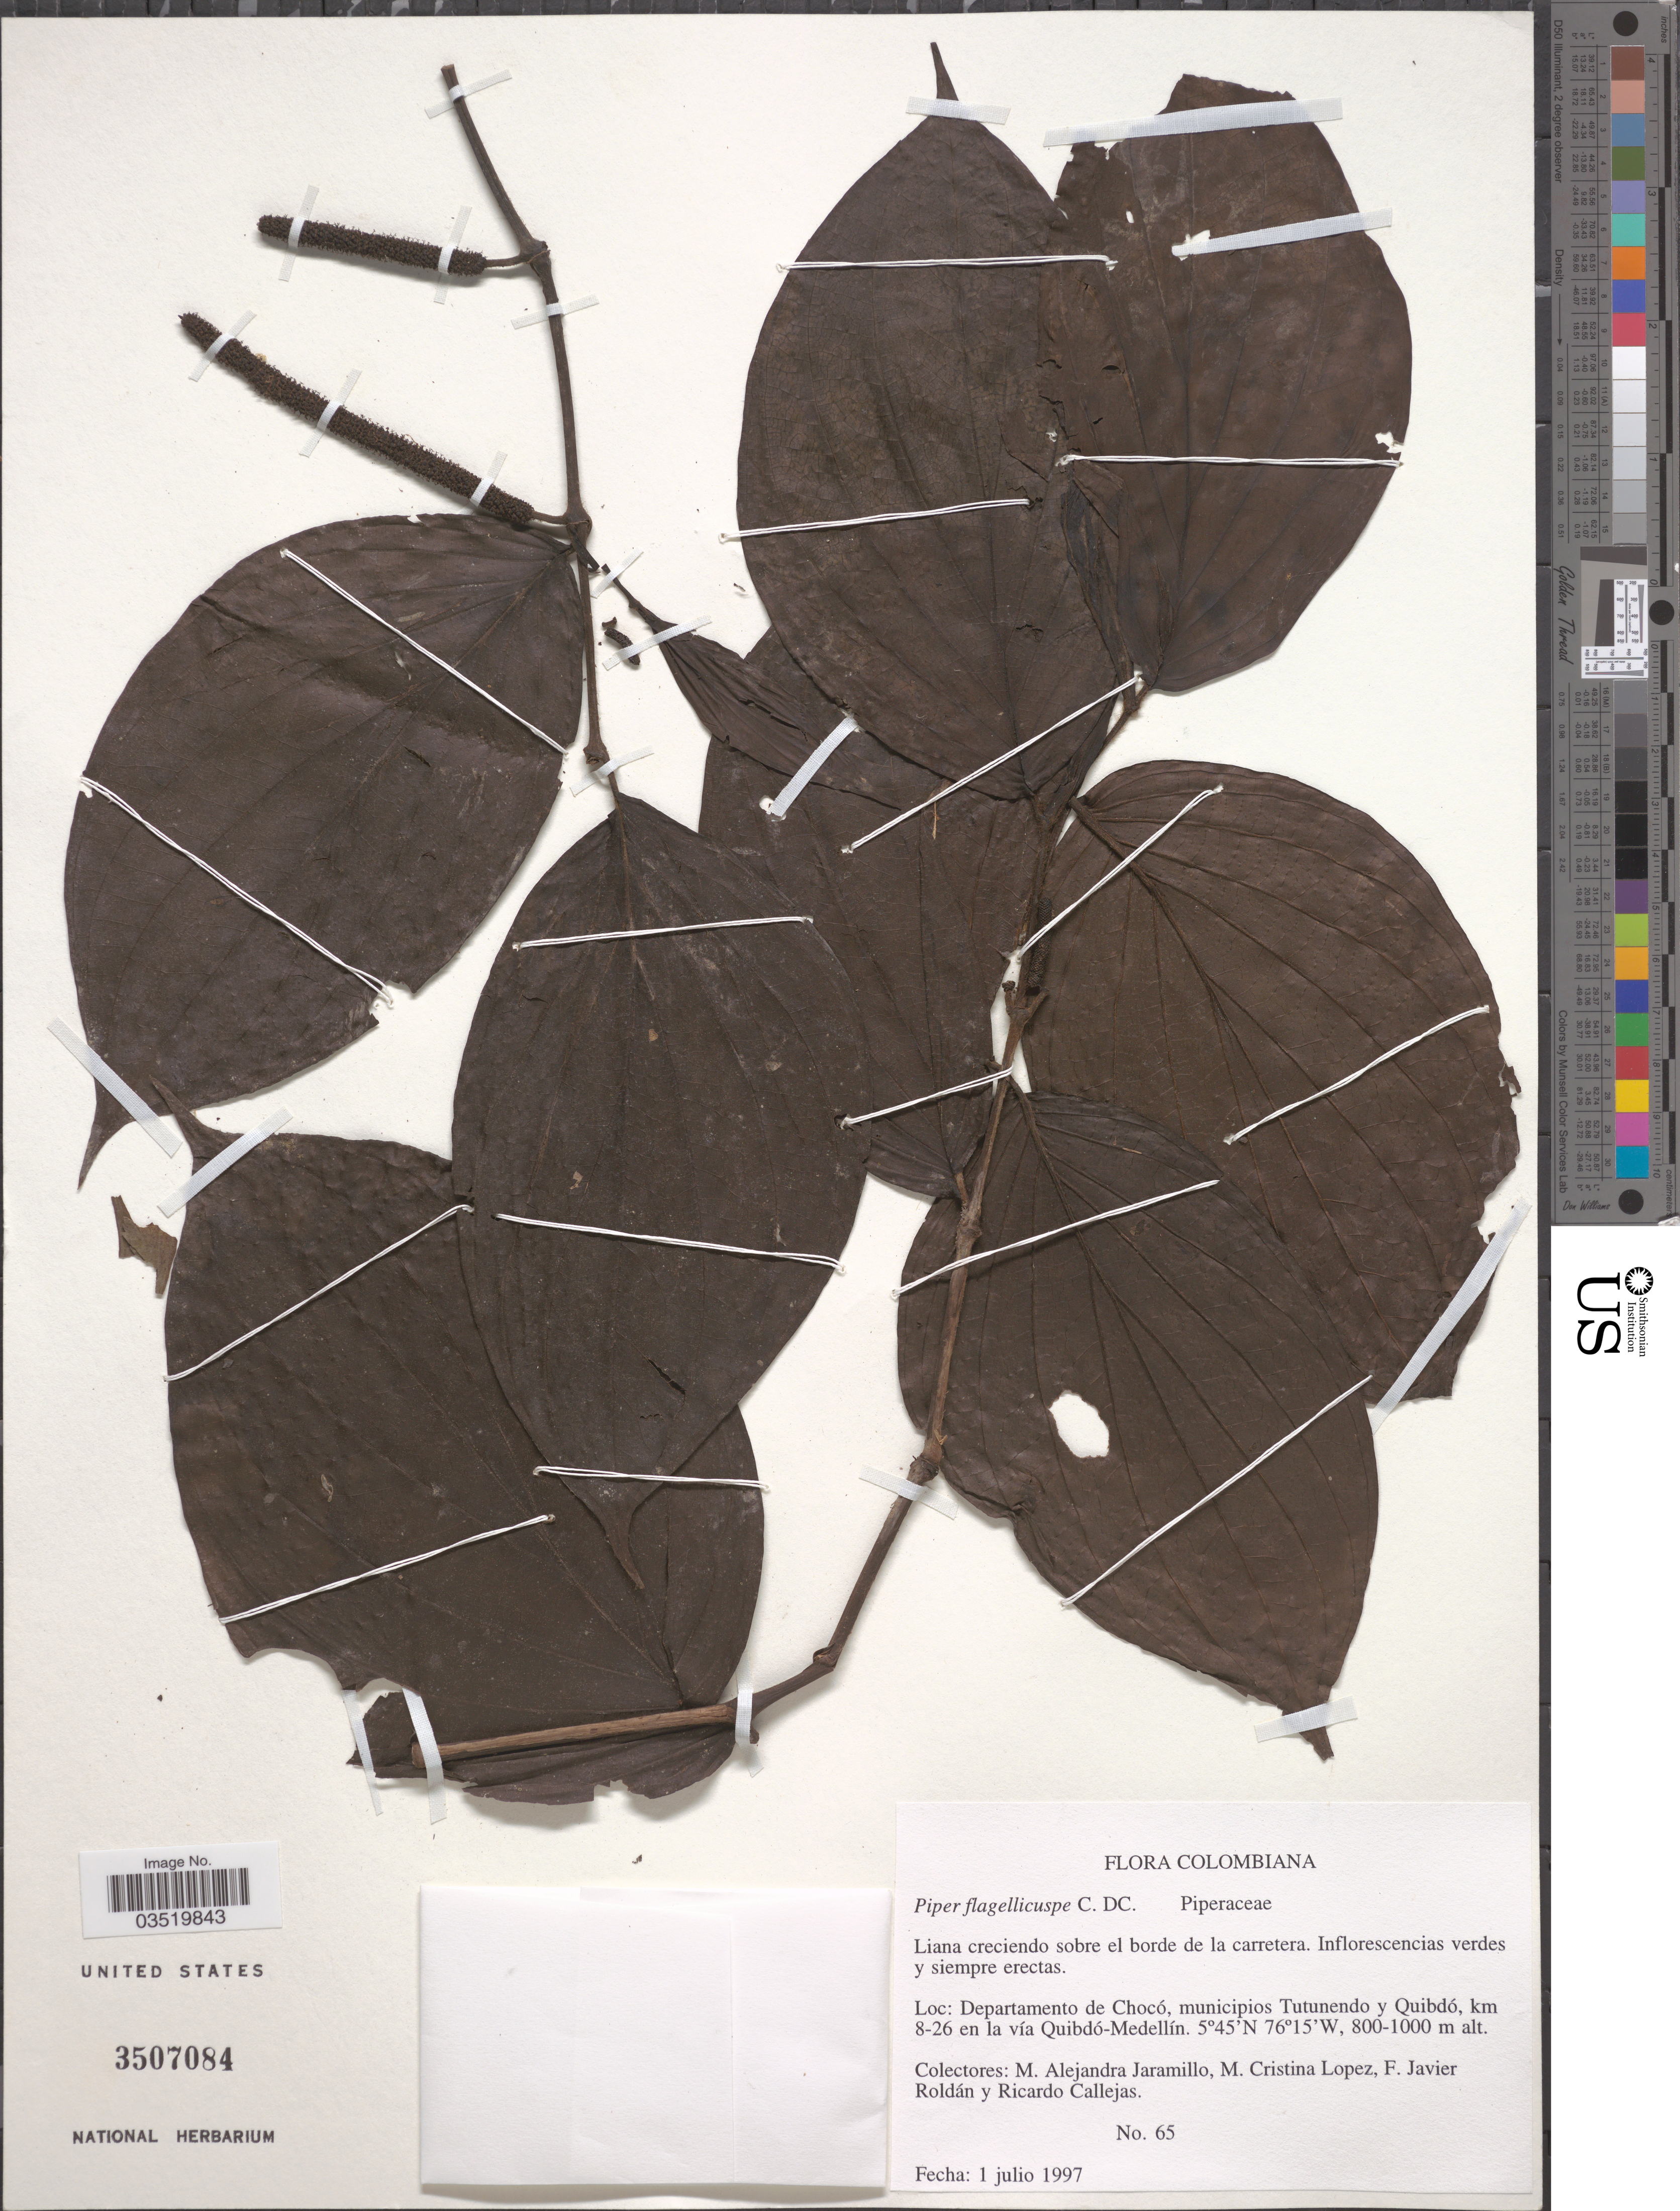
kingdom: Plantae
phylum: Tracheophyta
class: Magnoliopsida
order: Piperales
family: Piperaceae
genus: Piper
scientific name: Piper flagellicuspe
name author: Trel. & Yunck.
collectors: M. A. Jaramillo, M. Lopez, F. J. Roldán & R. Callejas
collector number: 65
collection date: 1997-07-01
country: Colombia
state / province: Chocó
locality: Departamento de Chocó, municipios Tutunendo y Quibdó, km 8-26 en la vía Quibdó-Medellín.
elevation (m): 800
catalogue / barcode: US 3507084